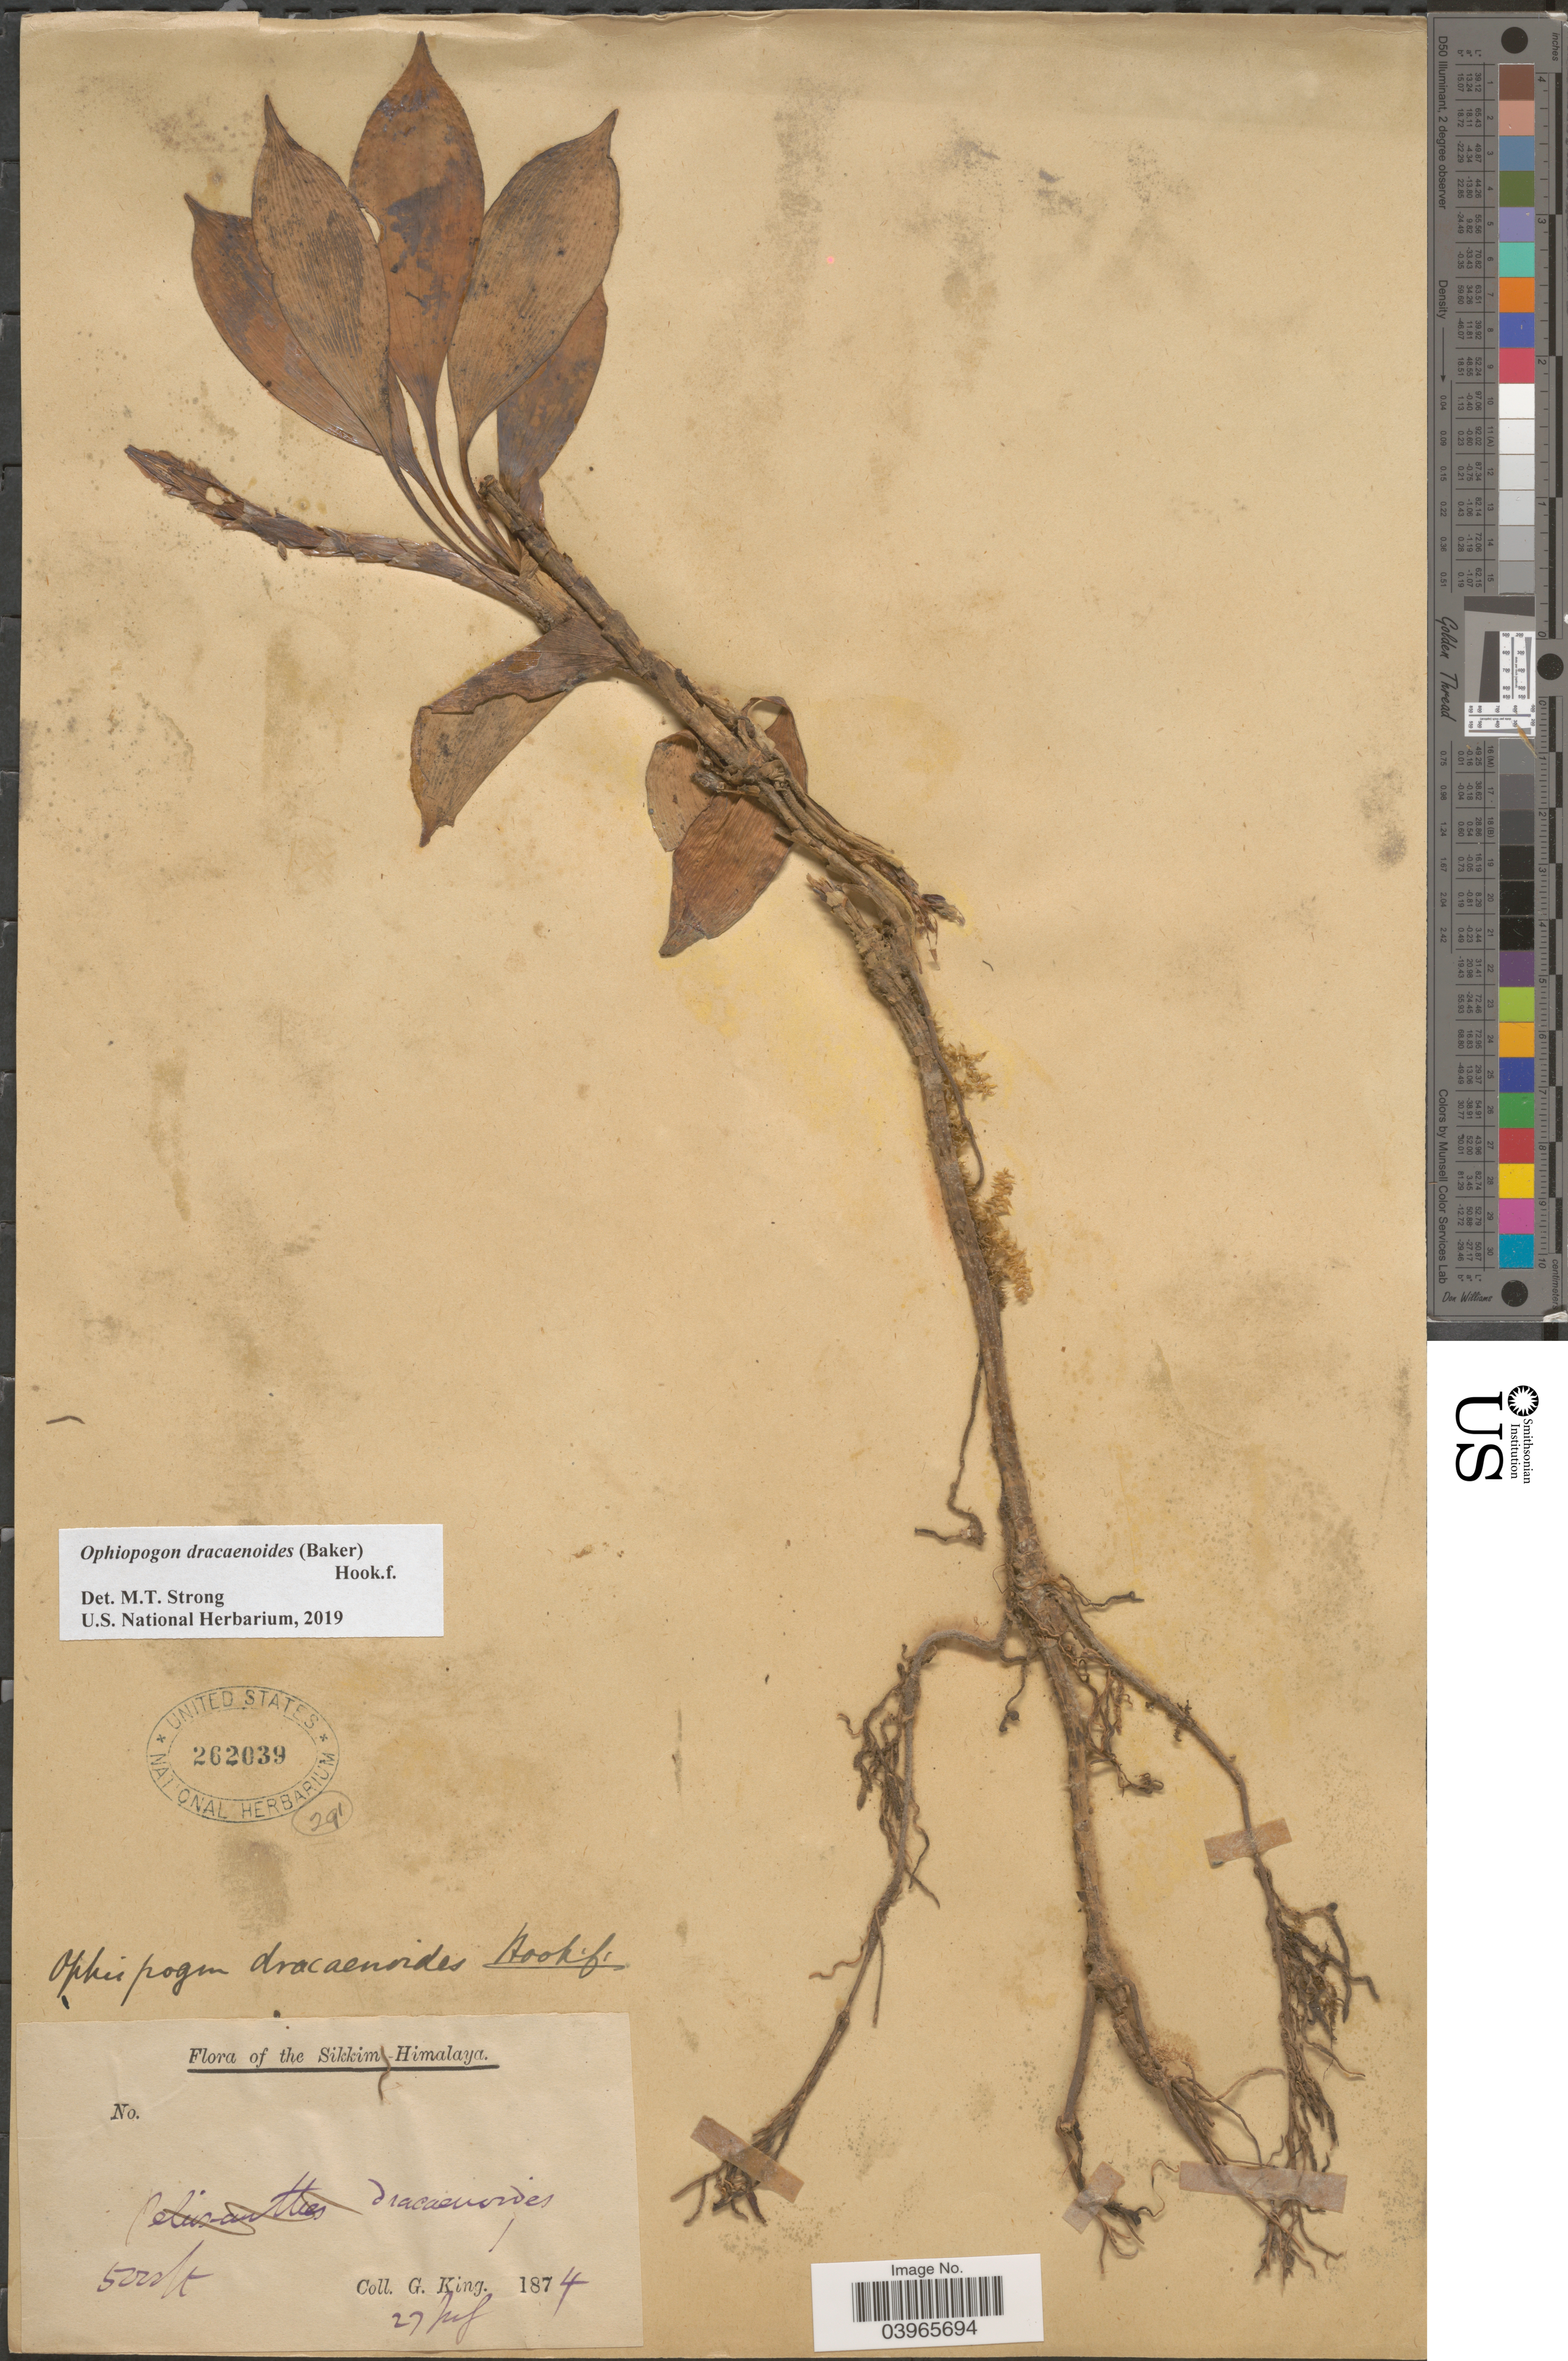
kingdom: Plantae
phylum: Tracheophyta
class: Liliopsida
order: Asparagales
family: Asparagaceae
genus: Ophiopogon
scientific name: Ophiopogon dracaenoides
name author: (Baker) Hook. f.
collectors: G. King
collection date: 1874-07-27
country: India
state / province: Sikkim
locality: The Sikkim Himalaya.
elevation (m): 152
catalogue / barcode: US 262039